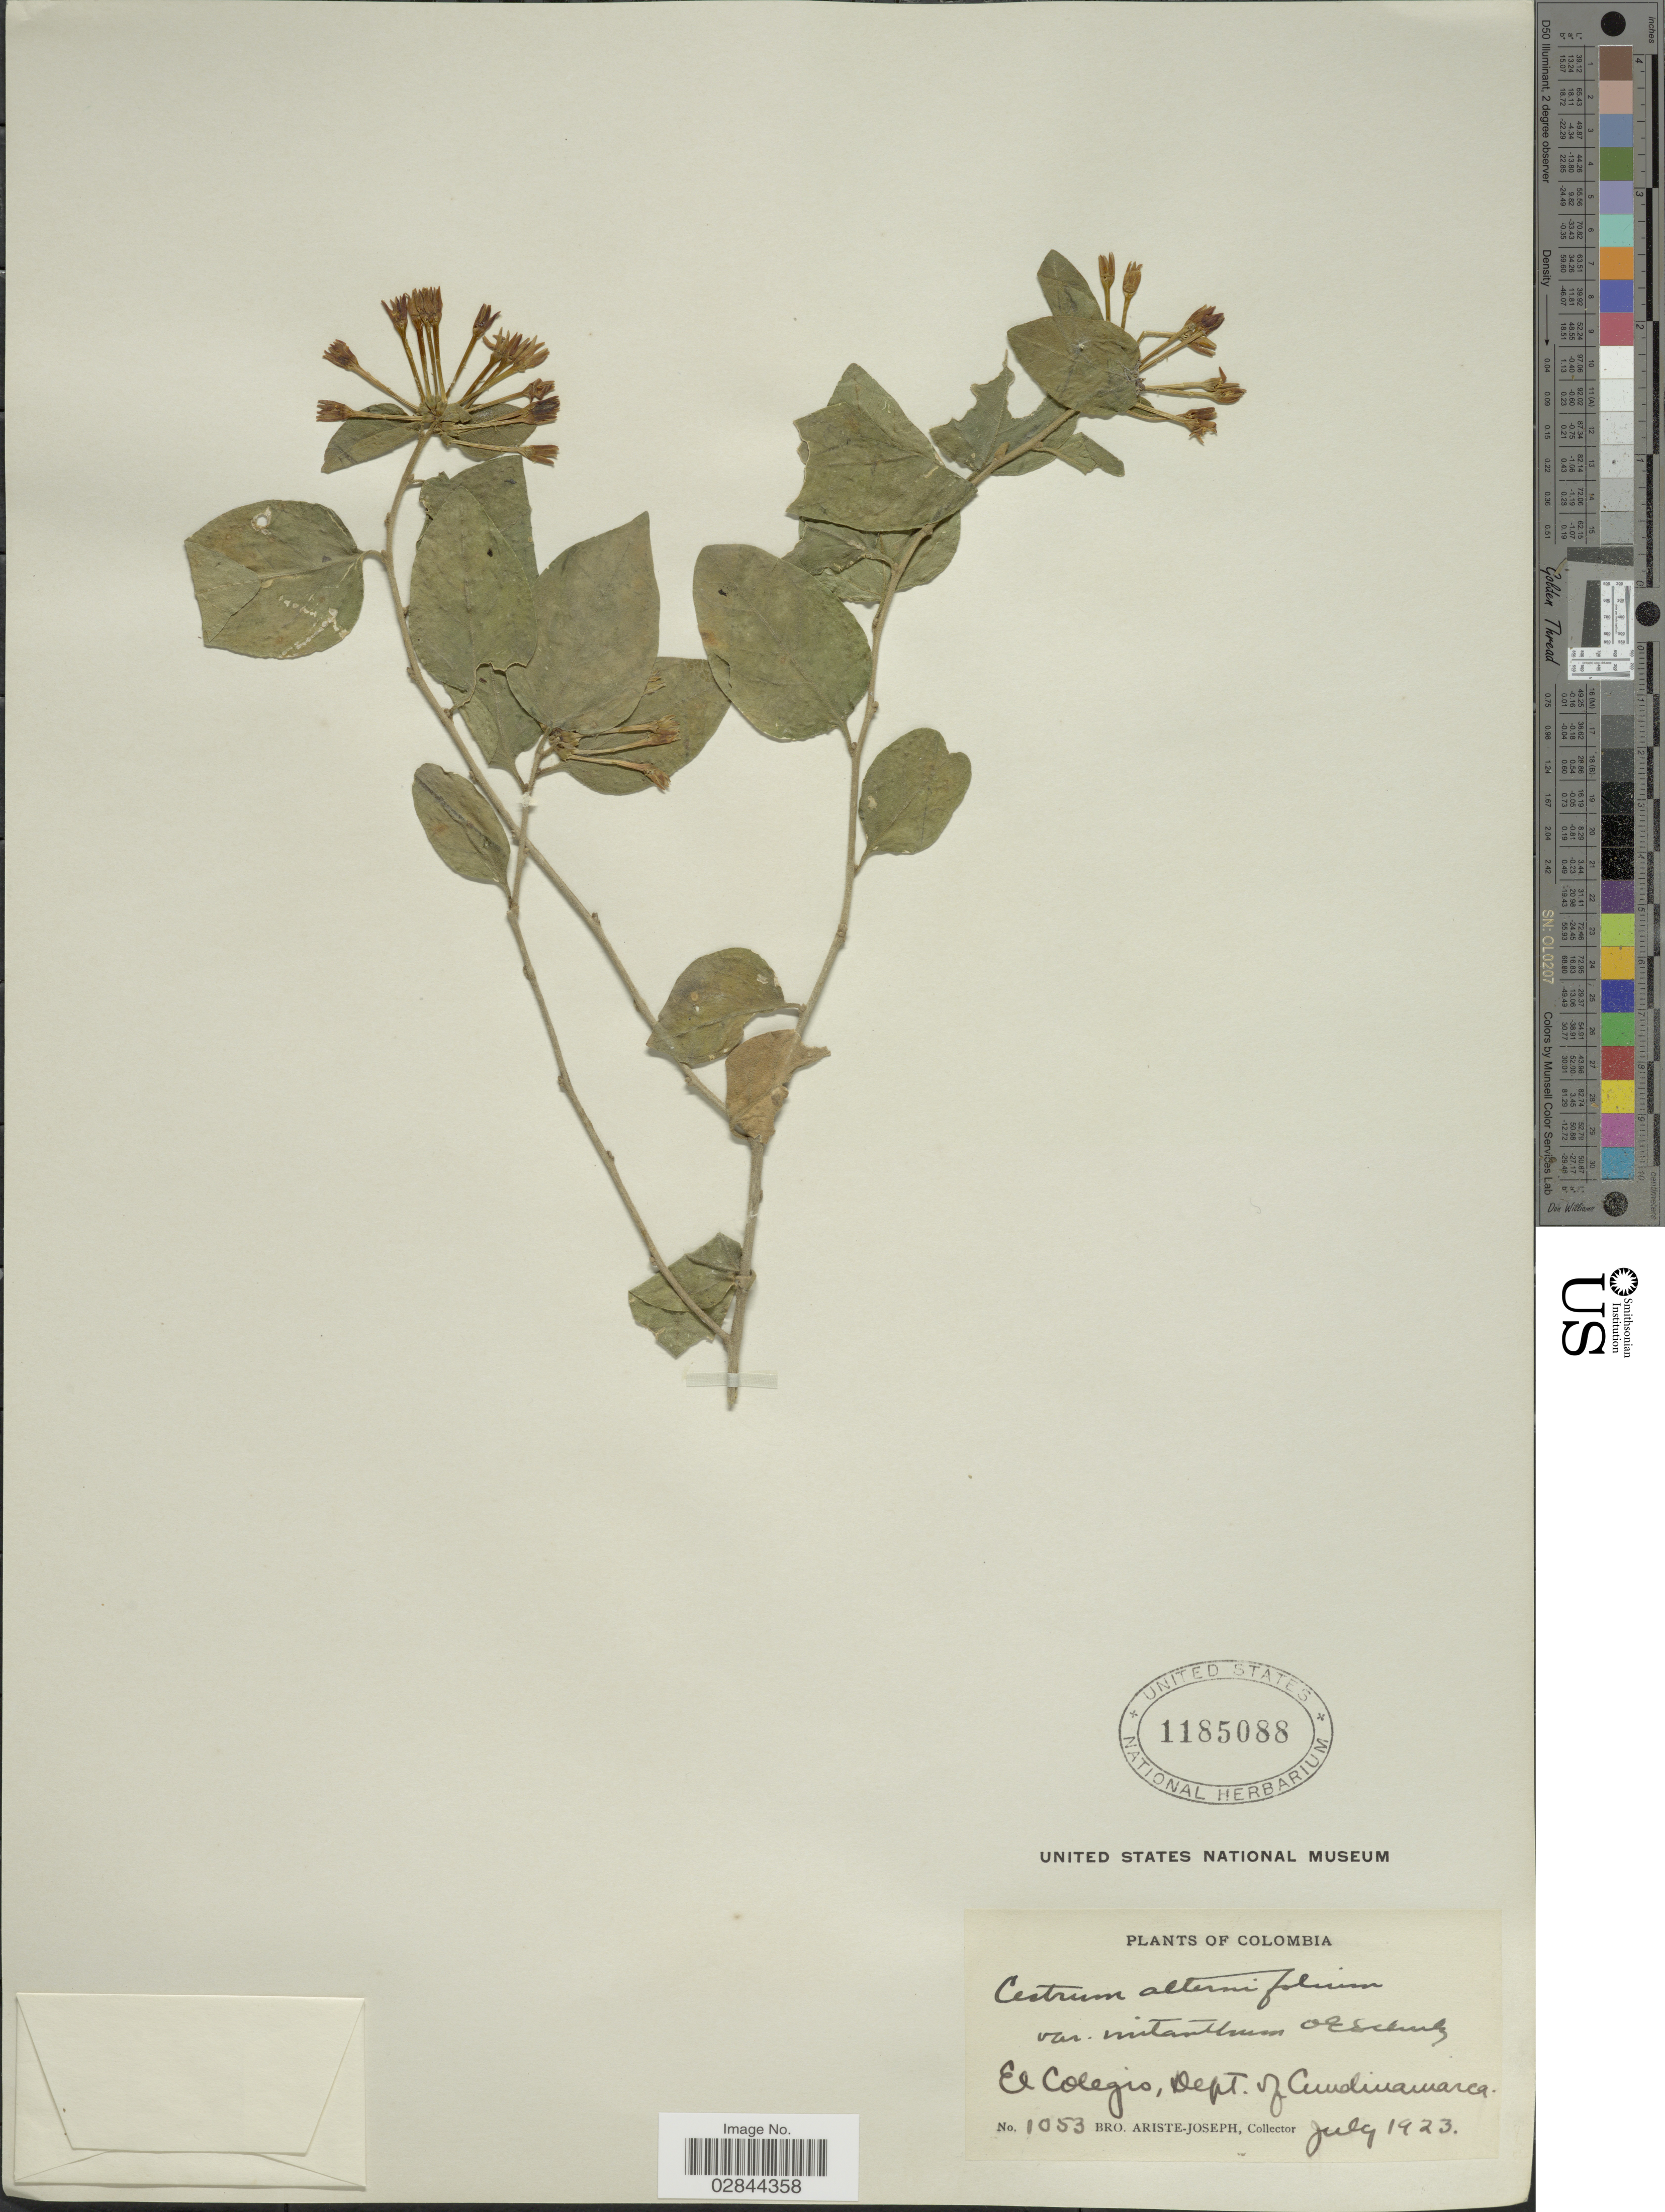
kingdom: Plantae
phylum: Tracheophyta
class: Magnoliopsida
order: Solanales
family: Solanaceae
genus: Cestrum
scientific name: Cestrum alternifolium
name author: (Jacq.) O.E. Schulz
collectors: Bro. Ariste-Joseph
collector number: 1053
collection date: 1923-07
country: Colombia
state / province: Cundinamarca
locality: El Colegio, Dept. of Cundinamarca.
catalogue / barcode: US 1185088